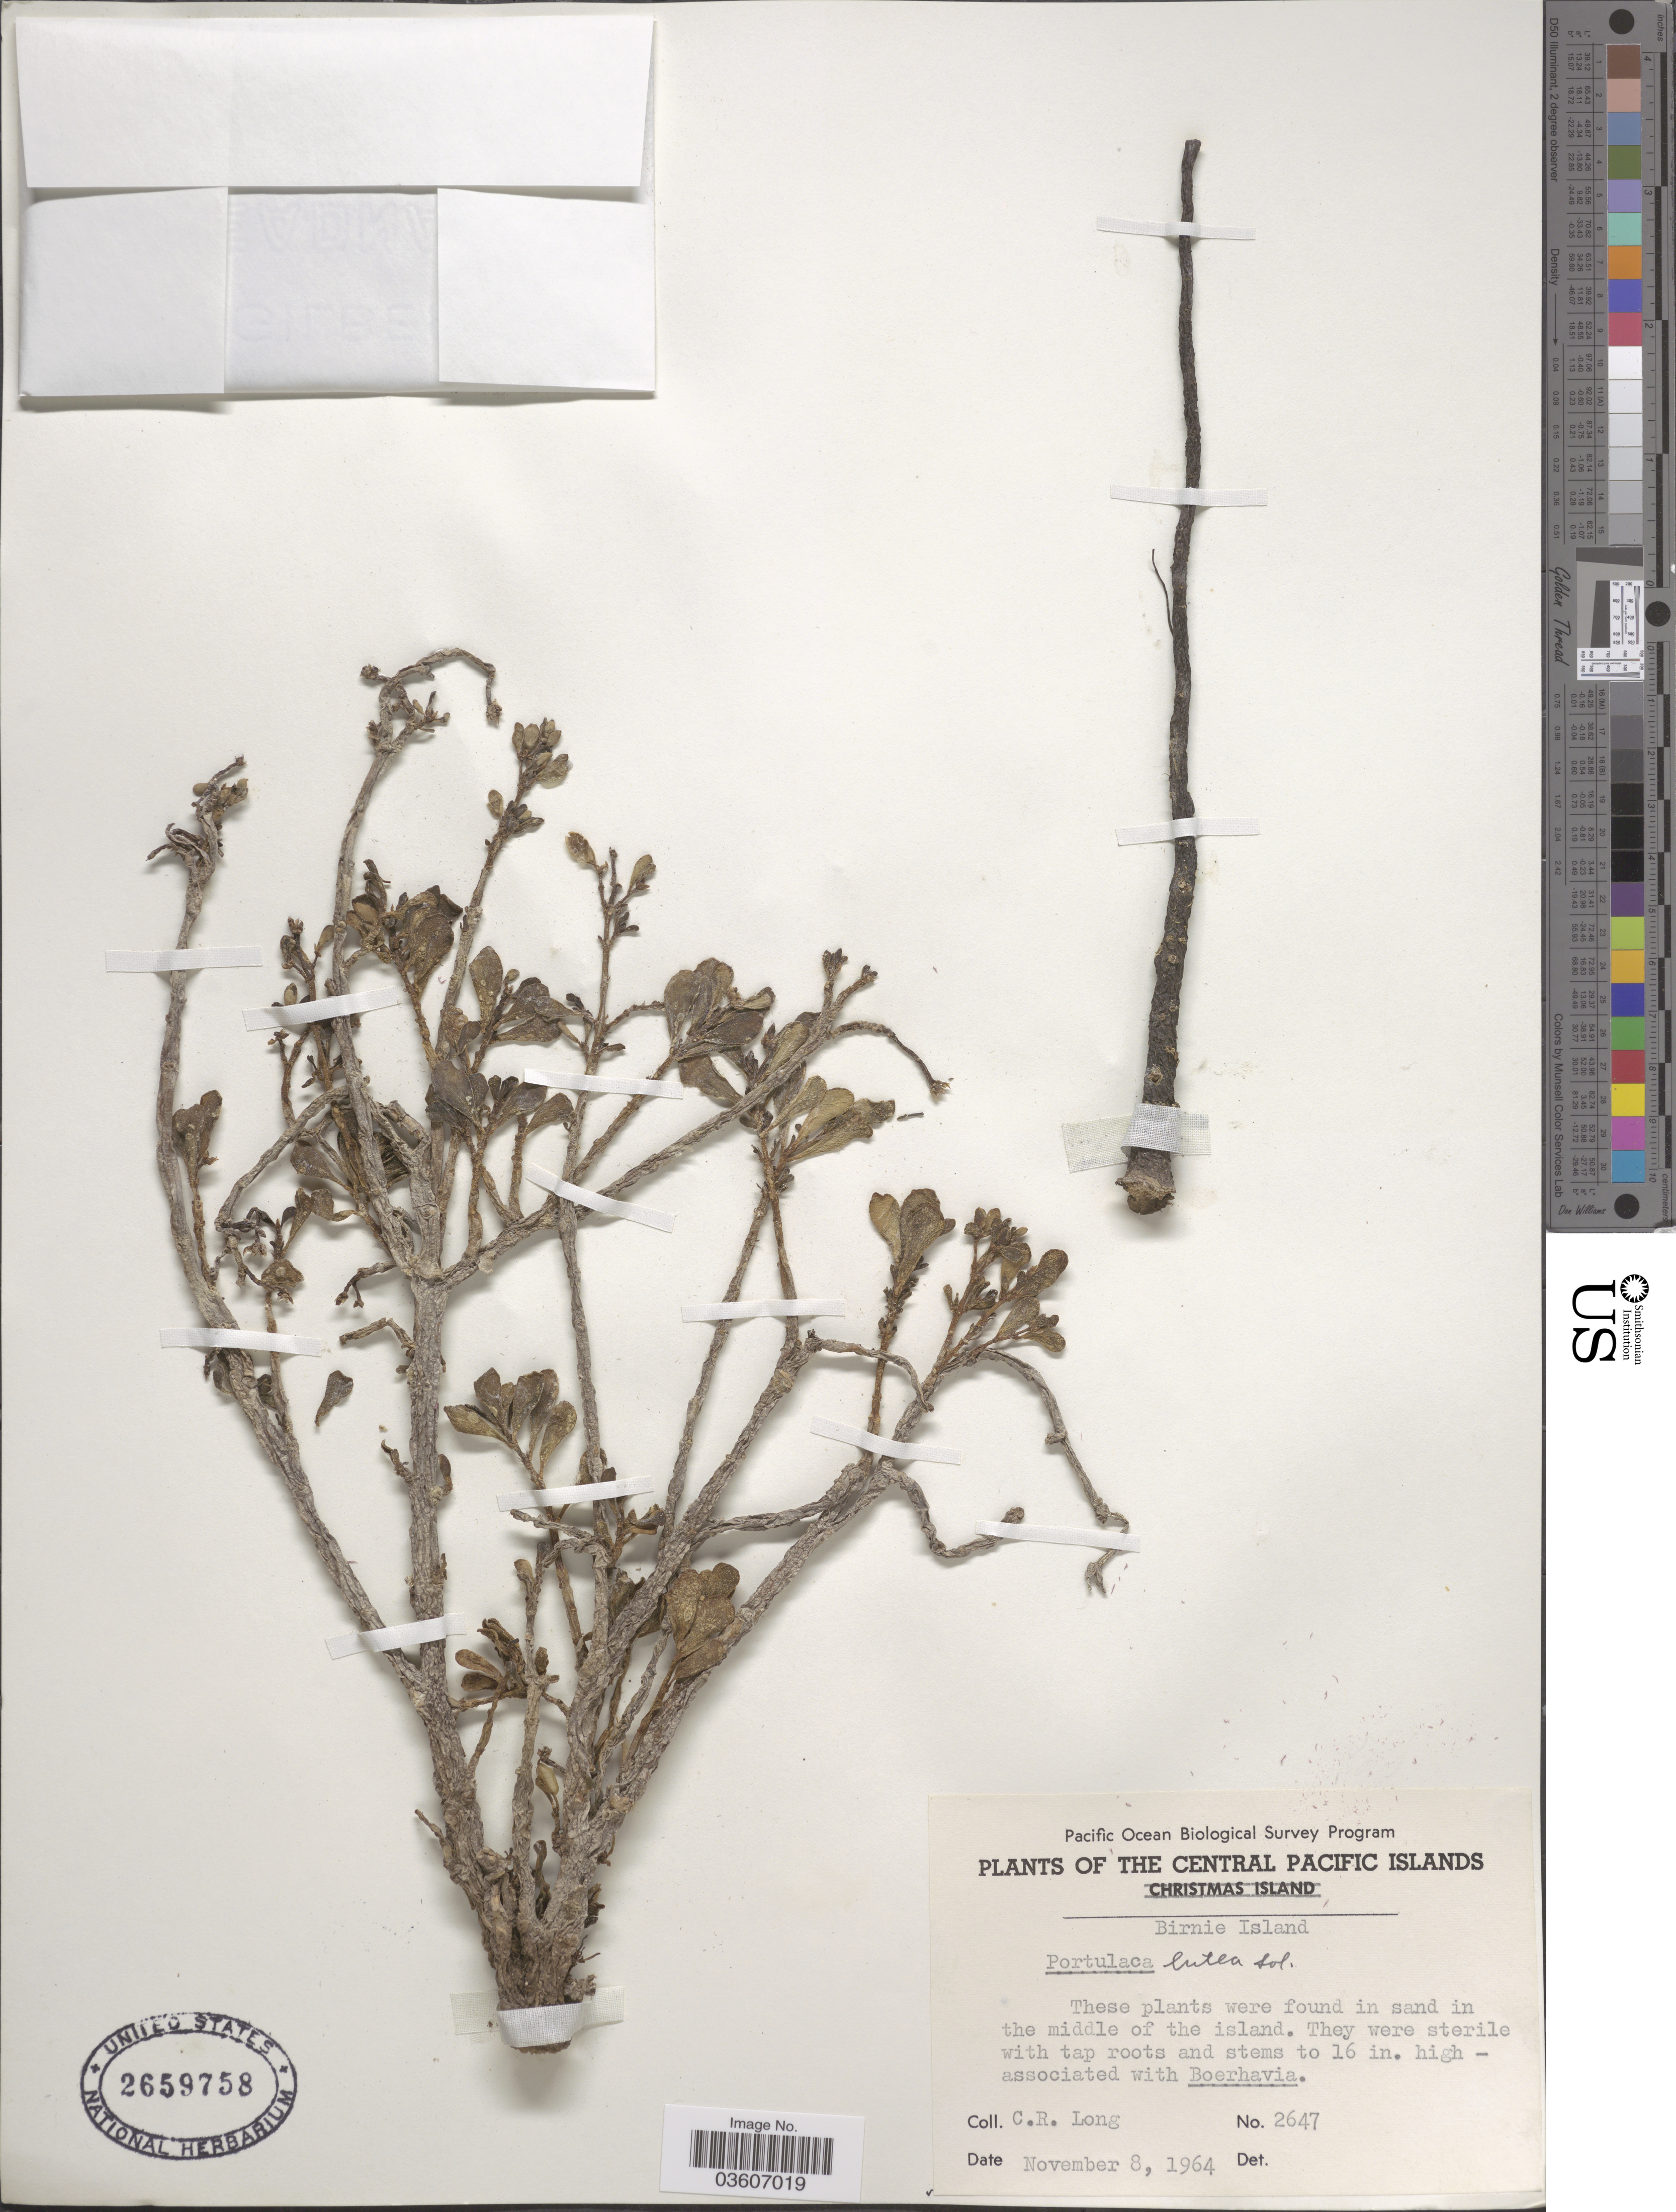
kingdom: Plantae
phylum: Tracheophyta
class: Magnoliopsida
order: Caryophyllales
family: Portulacaceae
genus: Portulaca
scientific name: Portulaca lutea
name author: Sol. ex G. Forst.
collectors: C. R. Long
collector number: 2647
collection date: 1964-11-08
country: Kiribati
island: Birnie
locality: The Central Pacific Islands. Birnie Island. In the middle of the island.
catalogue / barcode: US 2659758